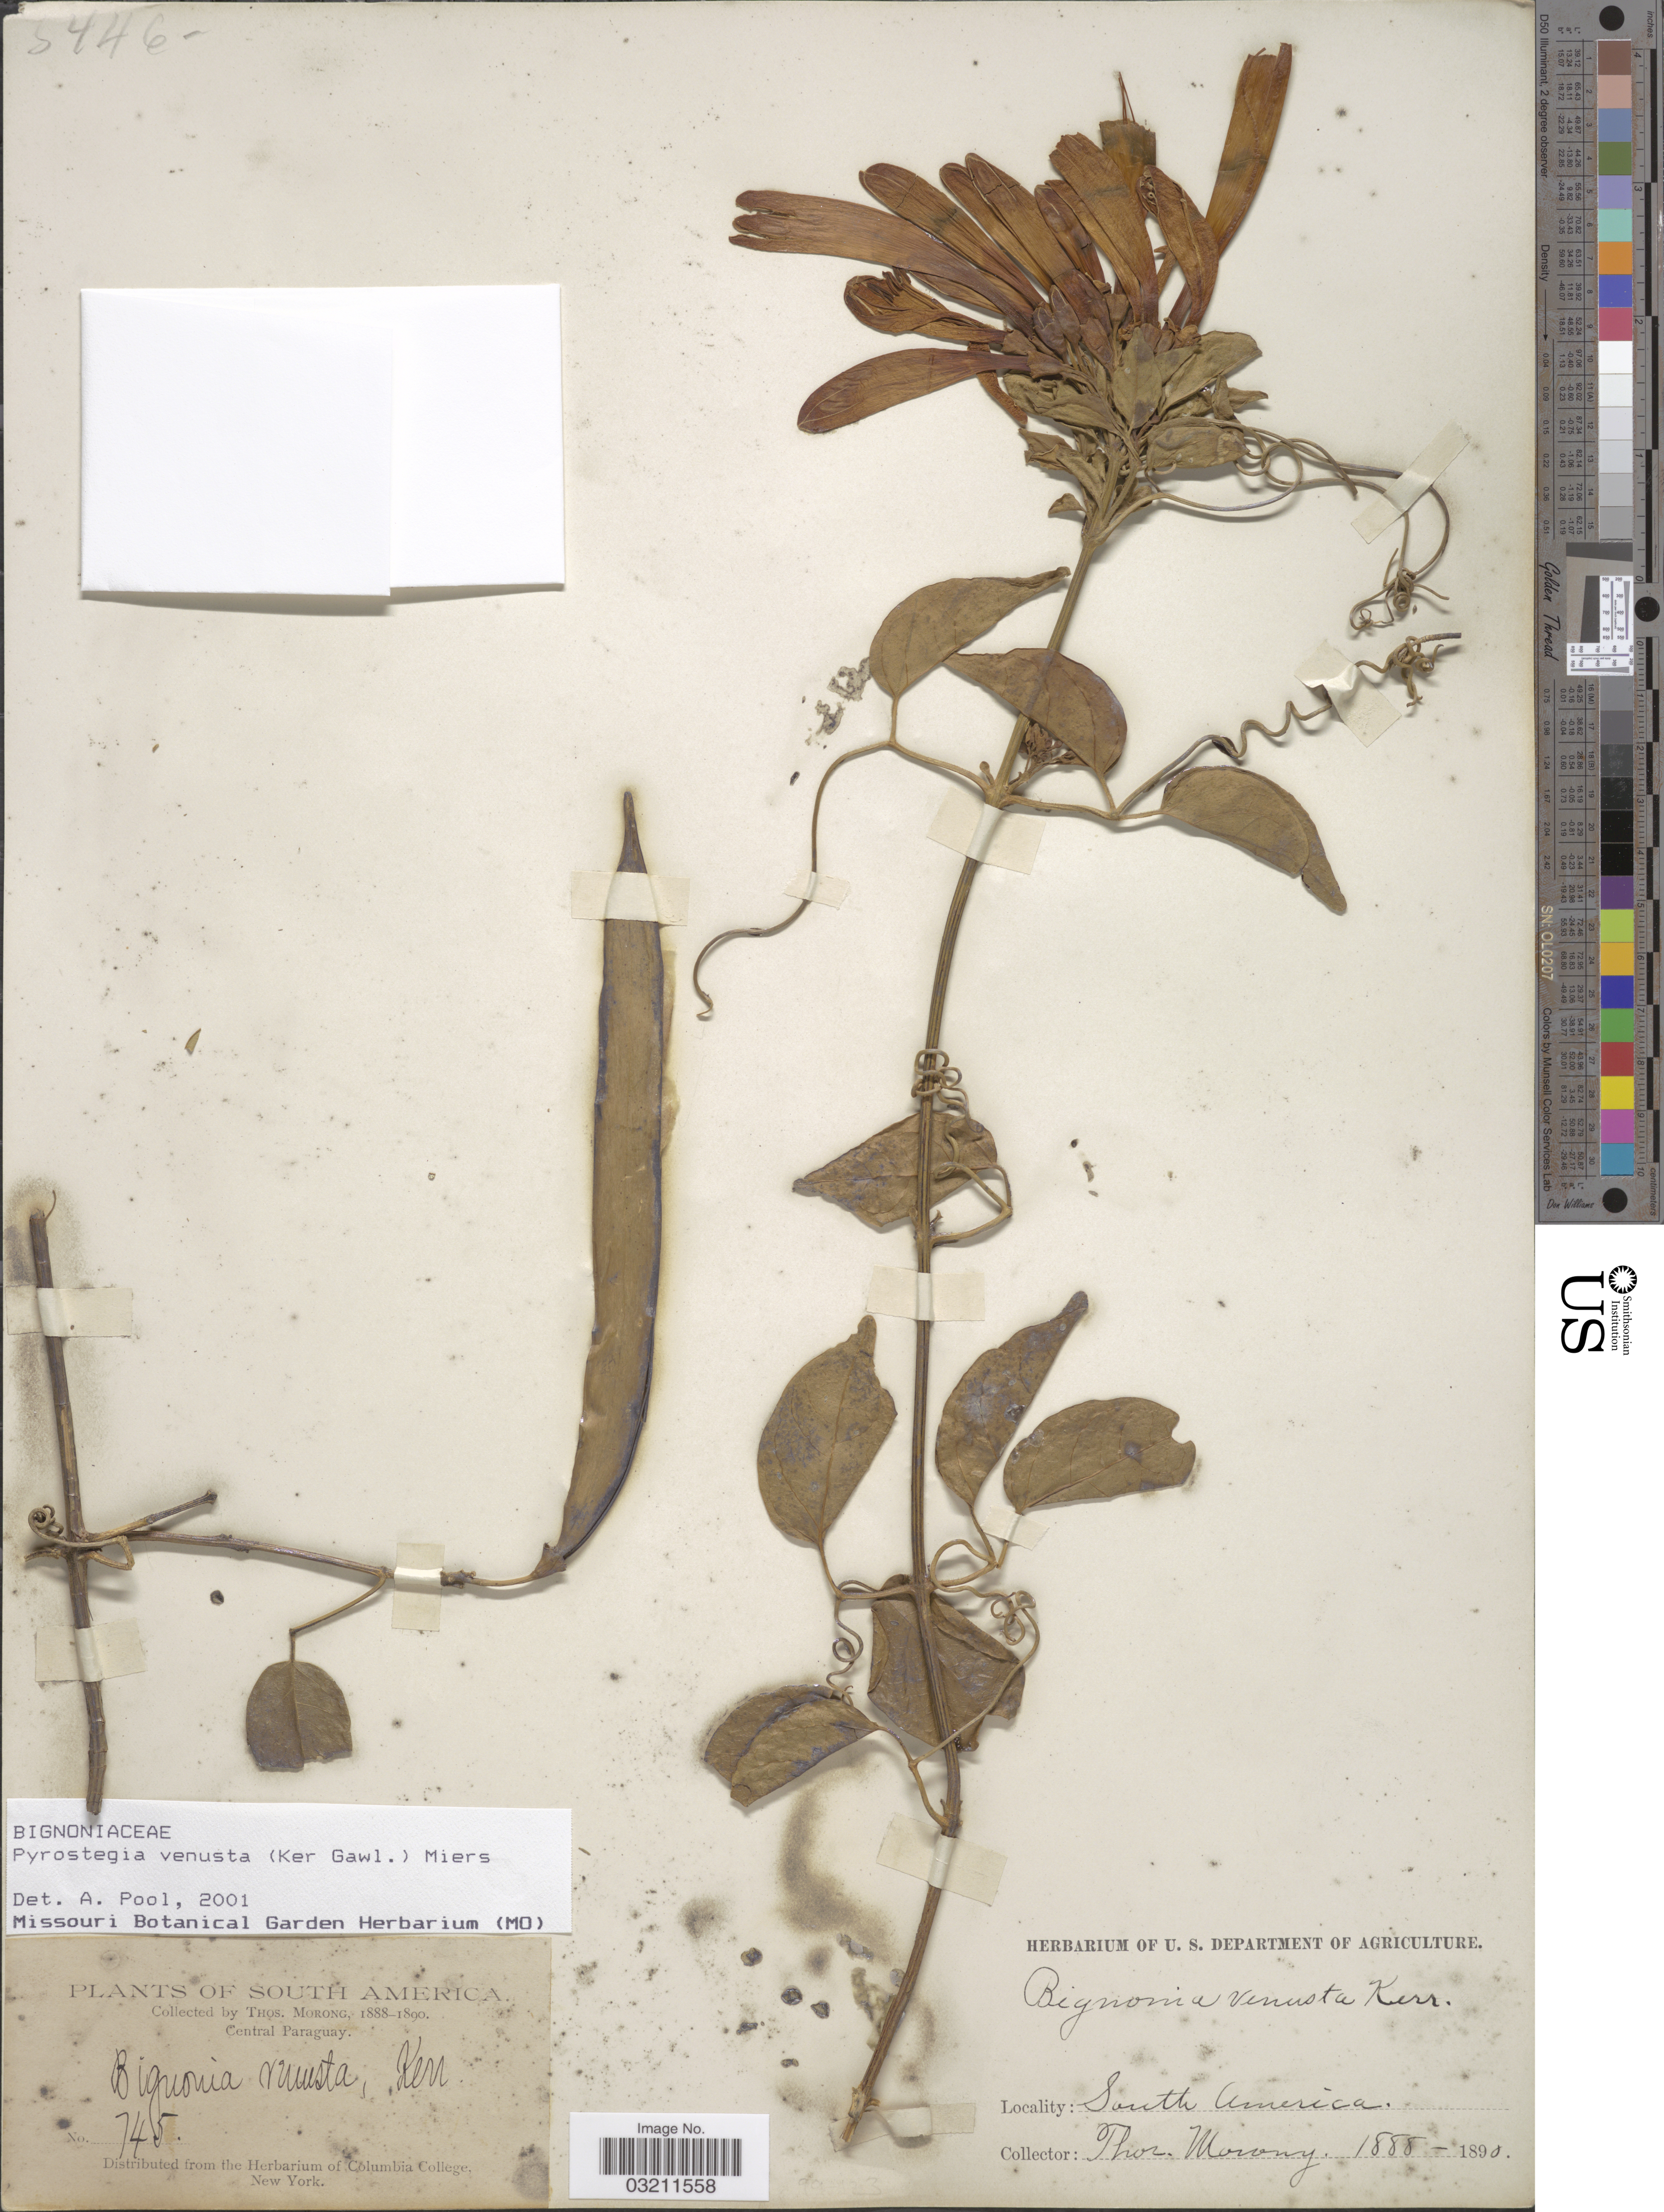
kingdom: Plantae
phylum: Tracheophyta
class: Magnoliopsida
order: Lamiales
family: Bignoniaceae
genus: Pyrostegia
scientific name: Pyrostegia venusta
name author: (Ker Gawl.) Miers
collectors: ex herb. T. Morong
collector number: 745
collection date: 1888/1890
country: Paraguay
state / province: Central